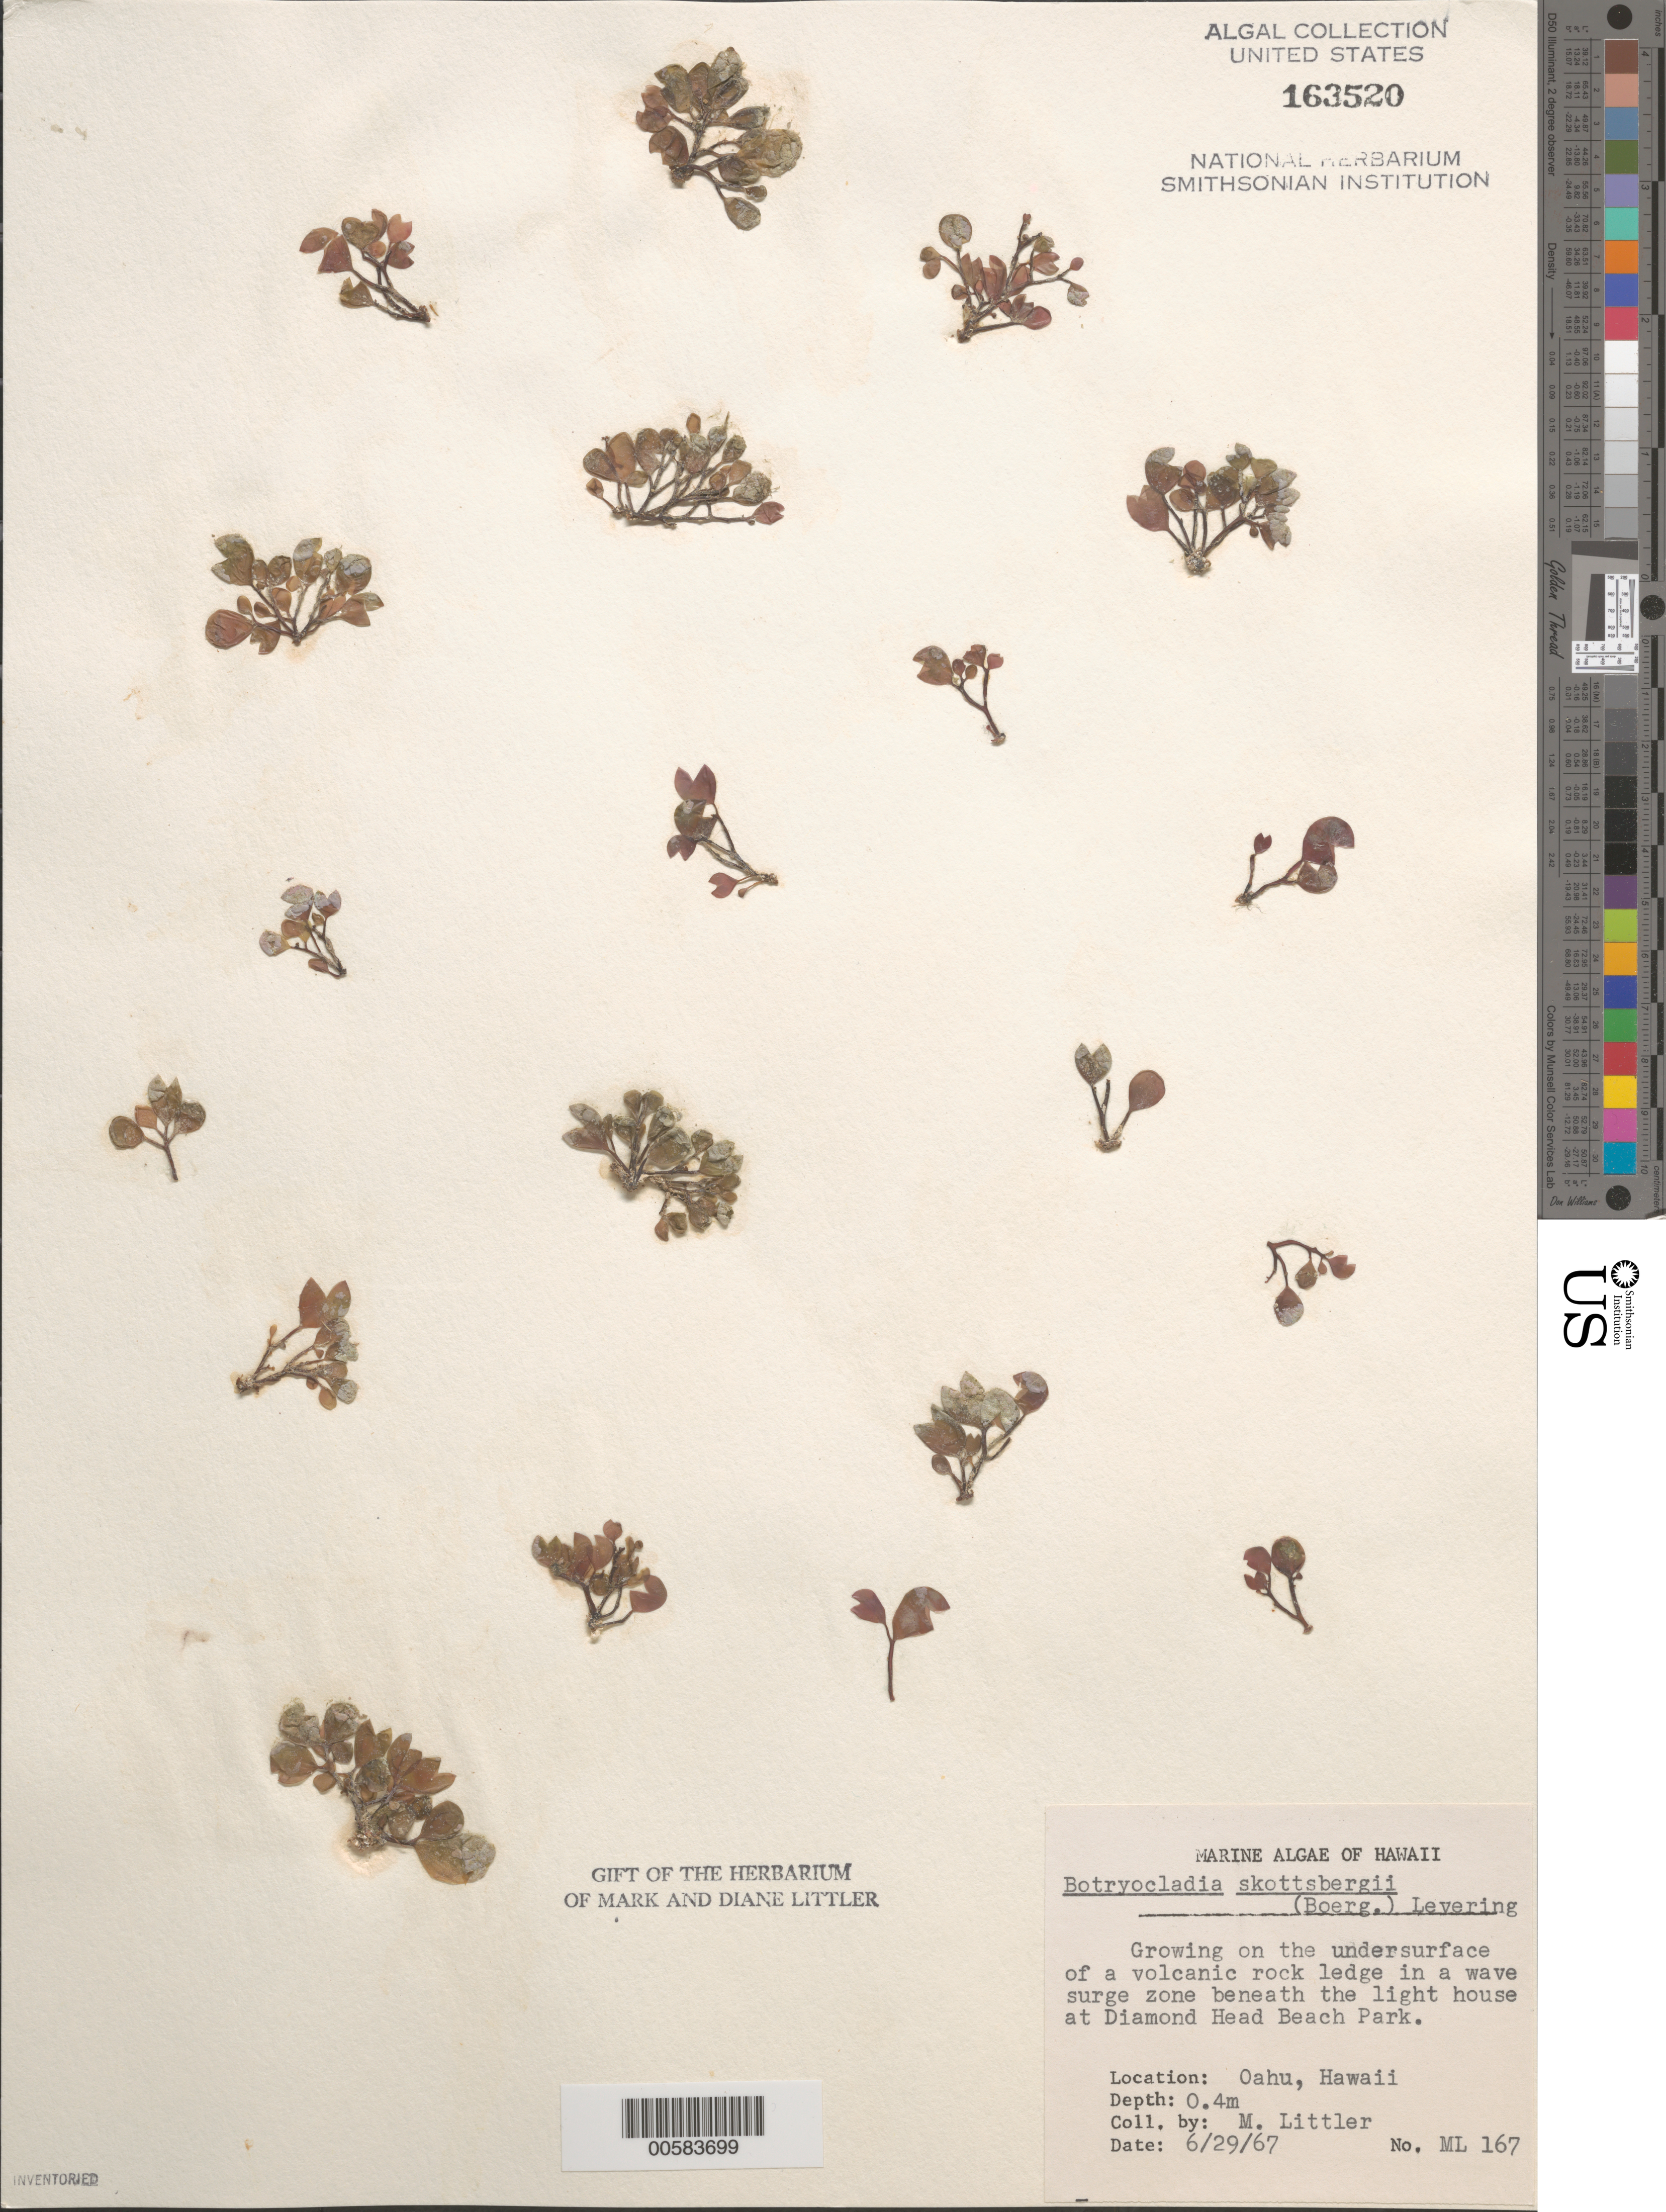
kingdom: Plantae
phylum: Rhodophyta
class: Florideophyceae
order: Rhodymeniales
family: Rhodymeniaceae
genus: Botryocladia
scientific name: Botryocladia skottsbergii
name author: (Børgesen) Levring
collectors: M. M. Littler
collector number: ML 167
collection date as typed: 29 Jun 1967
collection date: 1967-06-29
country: United States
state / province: Hawaii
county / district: Honolulu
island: Oahu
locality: Diamond Head Beach Park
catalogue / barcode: US 163520